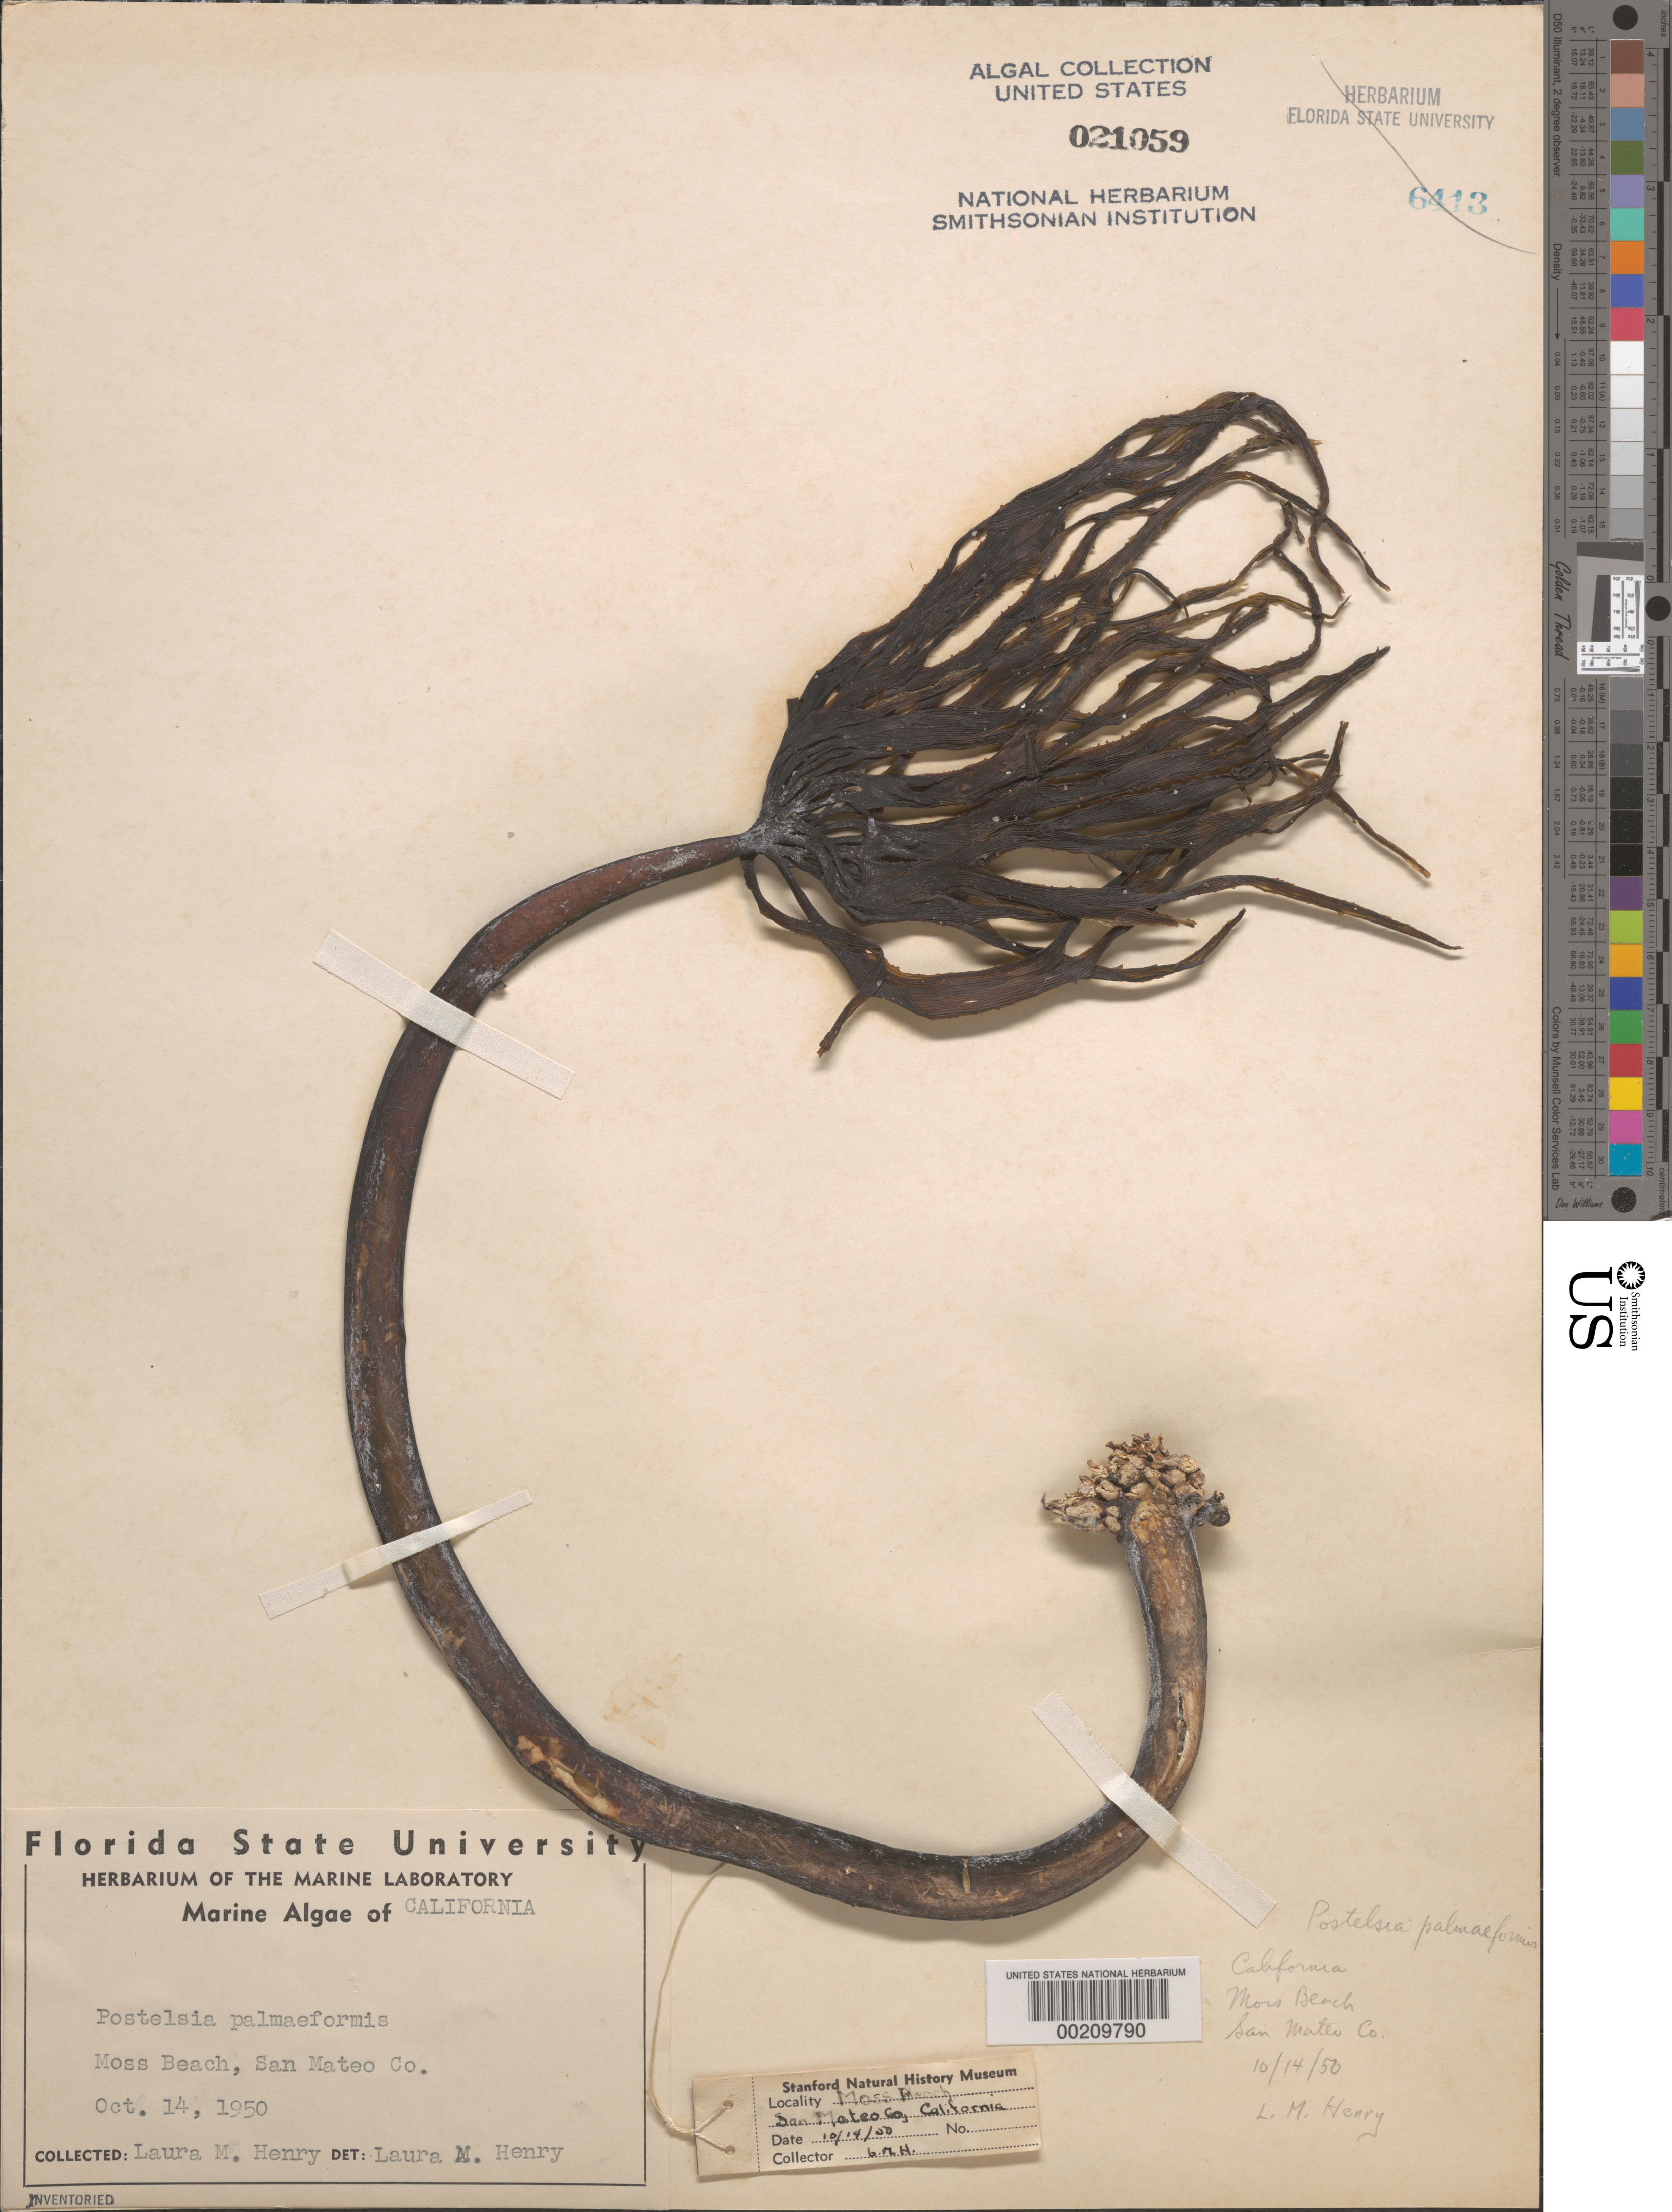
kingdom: Chromista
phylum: Ochrophyta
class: Phaeophyceae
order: Laminariales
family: Laminariaceae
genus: Postelsia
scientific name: Postelsia palmaeformis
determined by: Henry, L. M.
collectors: L. Henry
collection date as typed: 14 Oct 1950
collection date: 1950-10-14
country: United States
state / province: California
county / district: San Mateo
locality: Moss Beach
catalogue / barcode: US 21059